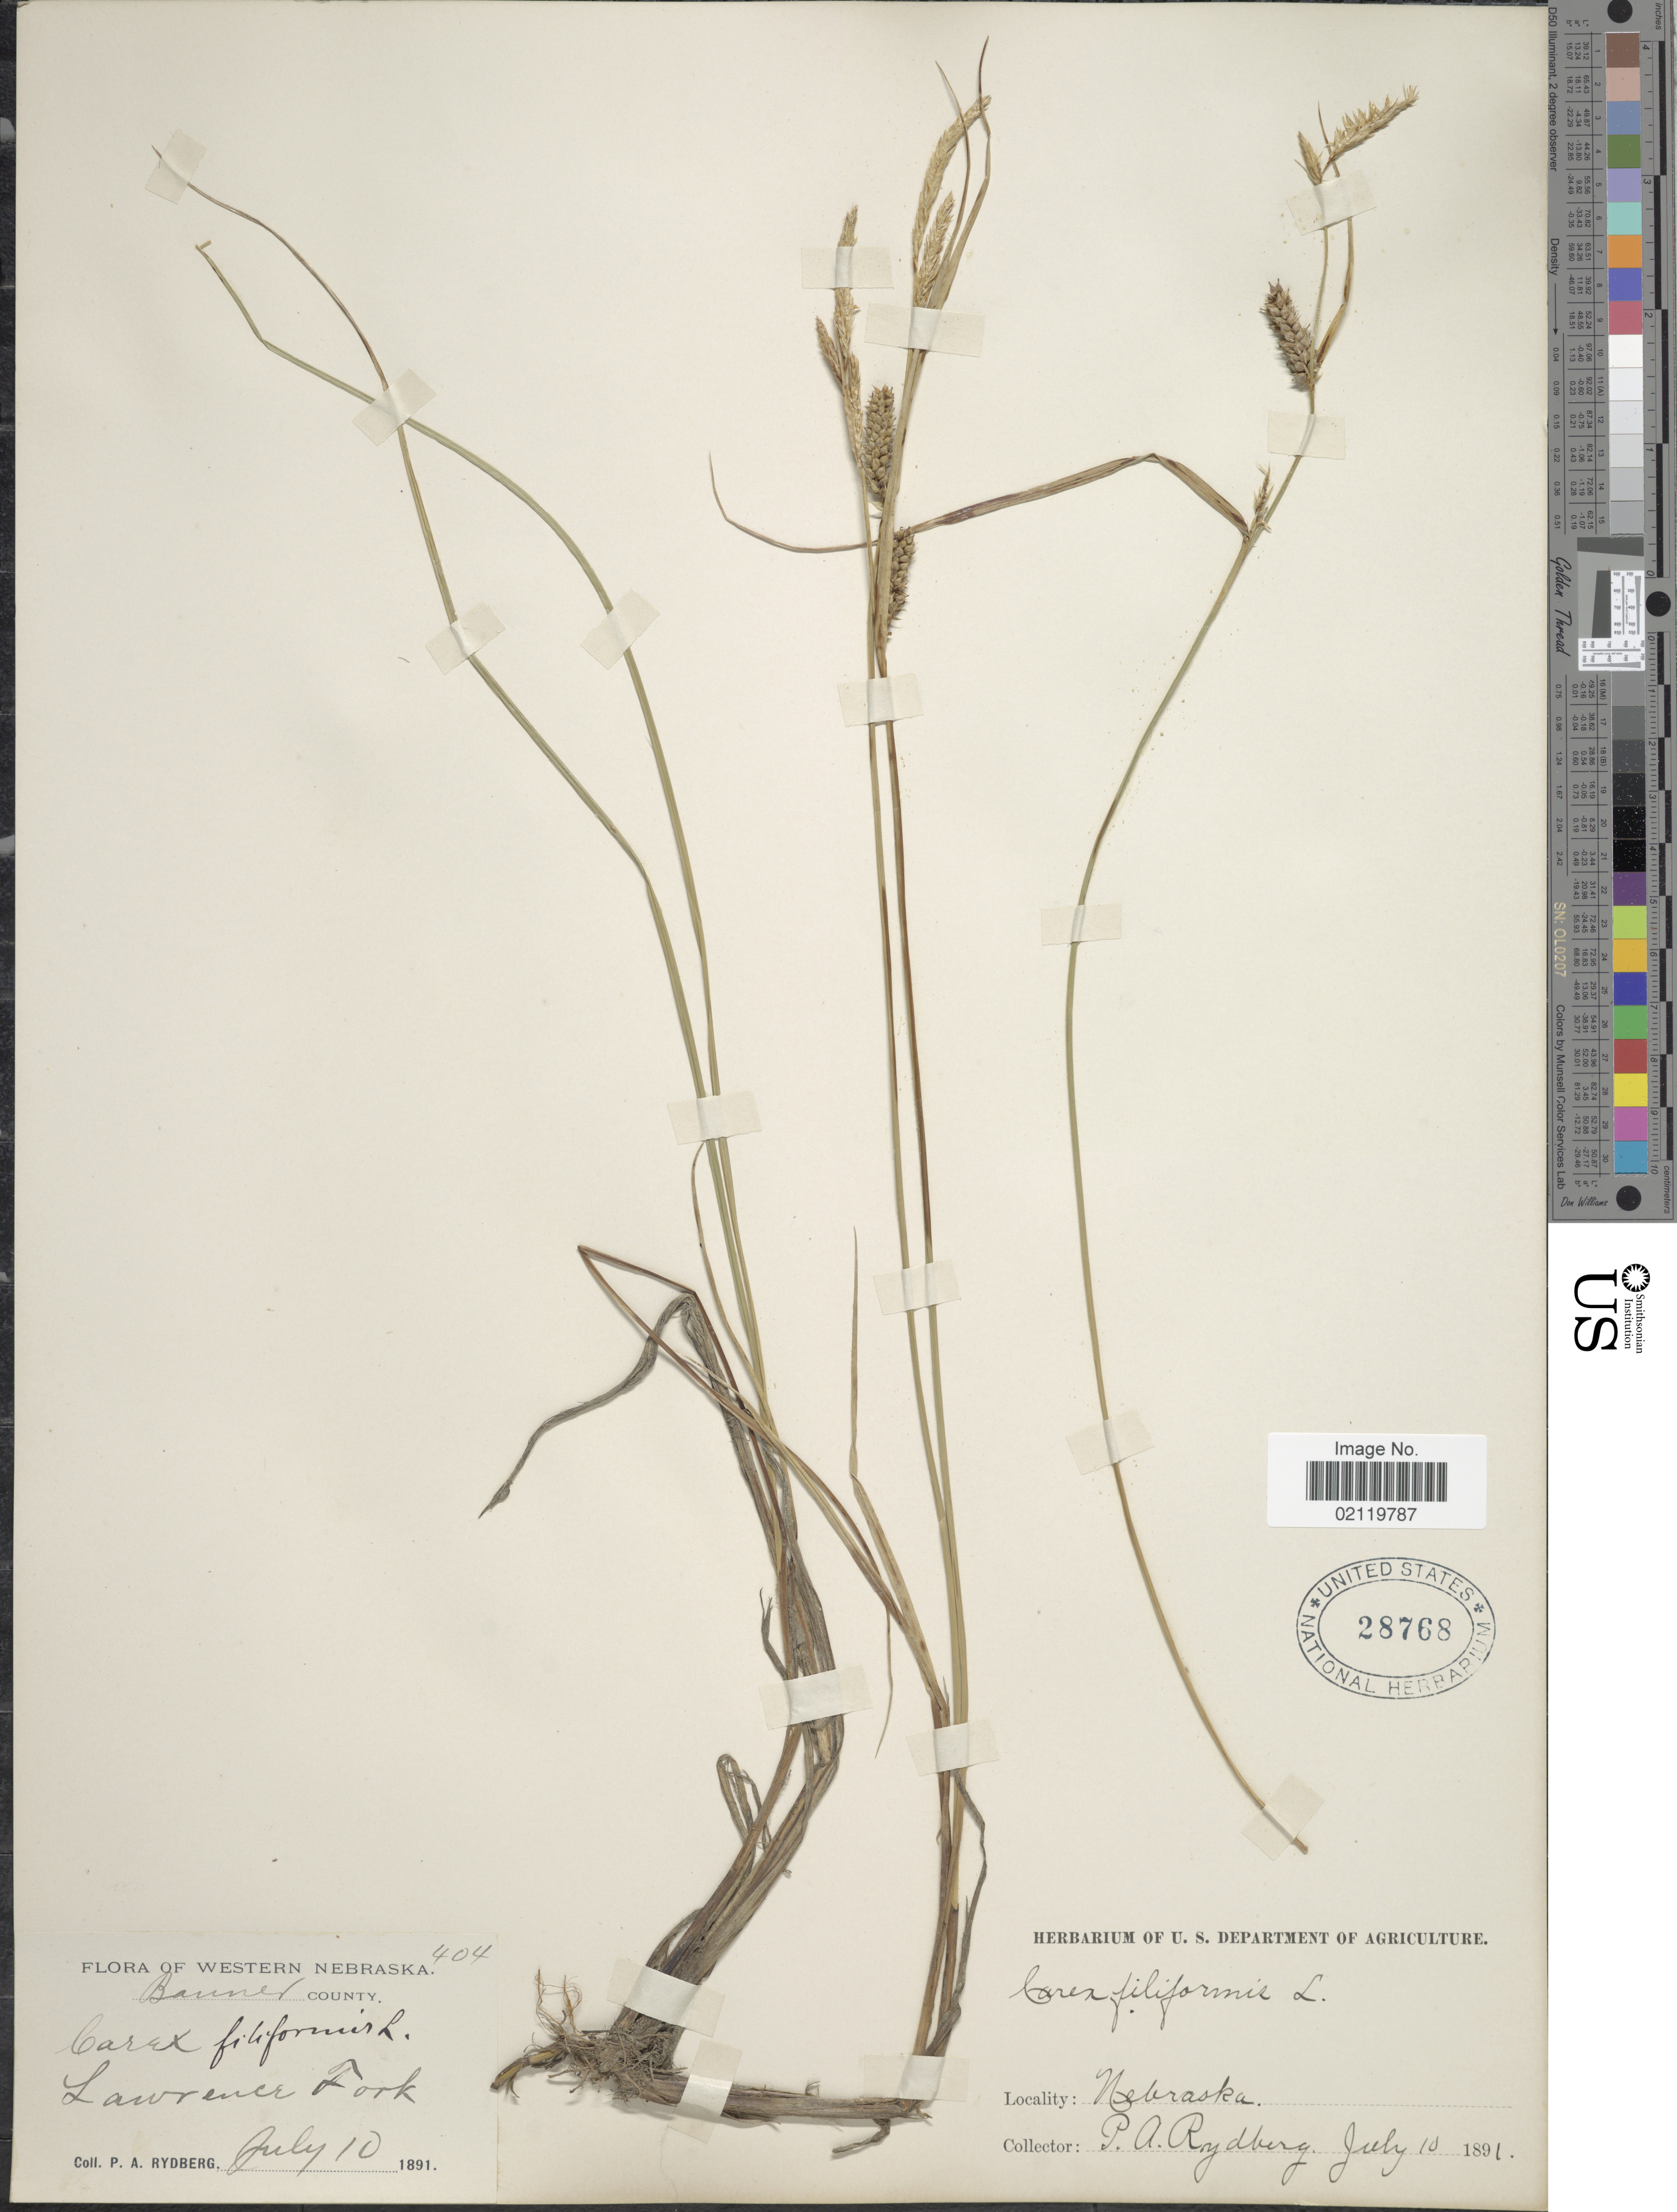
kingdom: Plantae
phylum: Tracheophyta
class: Liliopsida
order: Poales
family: Cyperaceae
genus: Carex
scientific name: Carex lasiocarpa var. americana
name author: Fernald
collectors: P. A. Rydberg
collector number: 404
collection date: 1891-07-10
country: United States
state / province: Nebraska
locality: Western Nebraska. Banner County. Lawrence Fork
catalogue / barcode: US 28768